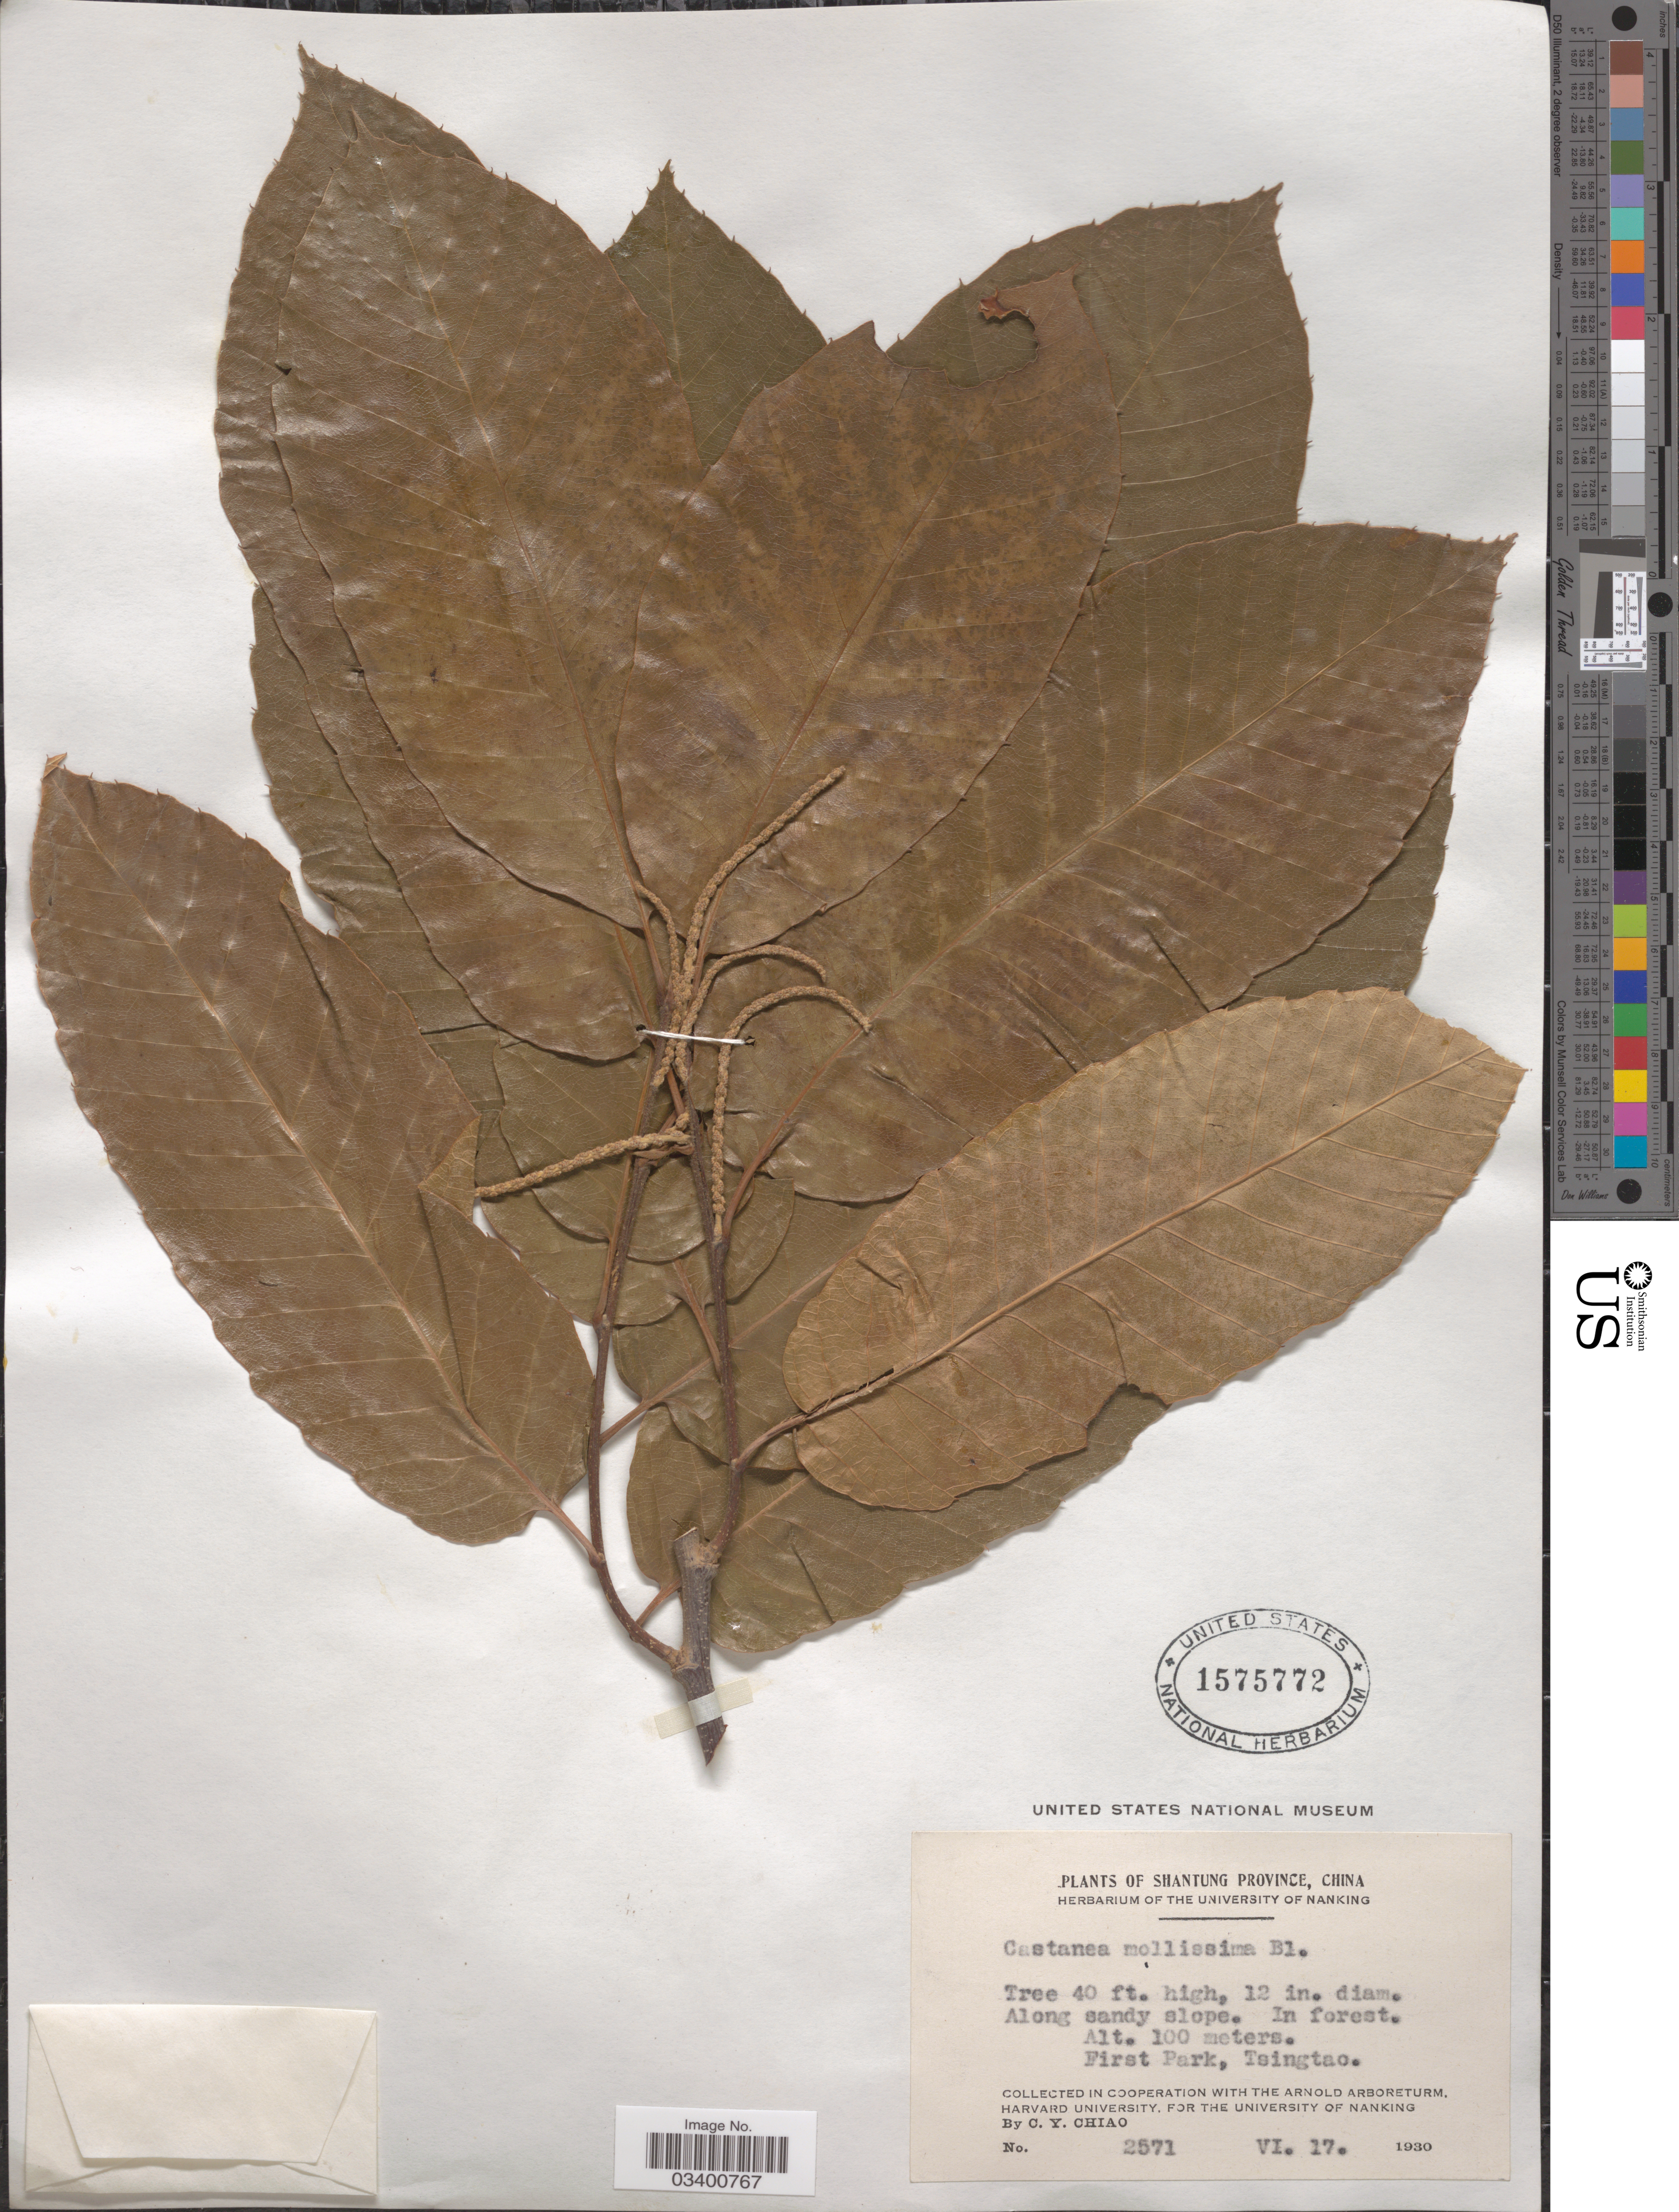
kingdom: Plantae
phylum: Tracheophyta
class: Magnoliopsida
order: Fagales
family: Fagaceae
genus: Castanea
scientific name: Castanea mollissima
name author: Blume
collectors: C. Y. Chiao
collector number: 2571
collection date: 1930-06-17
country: China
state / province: Shandong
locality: Shantung Province. First Park, Tsingtao.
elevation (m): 100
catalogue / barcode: US 1575772